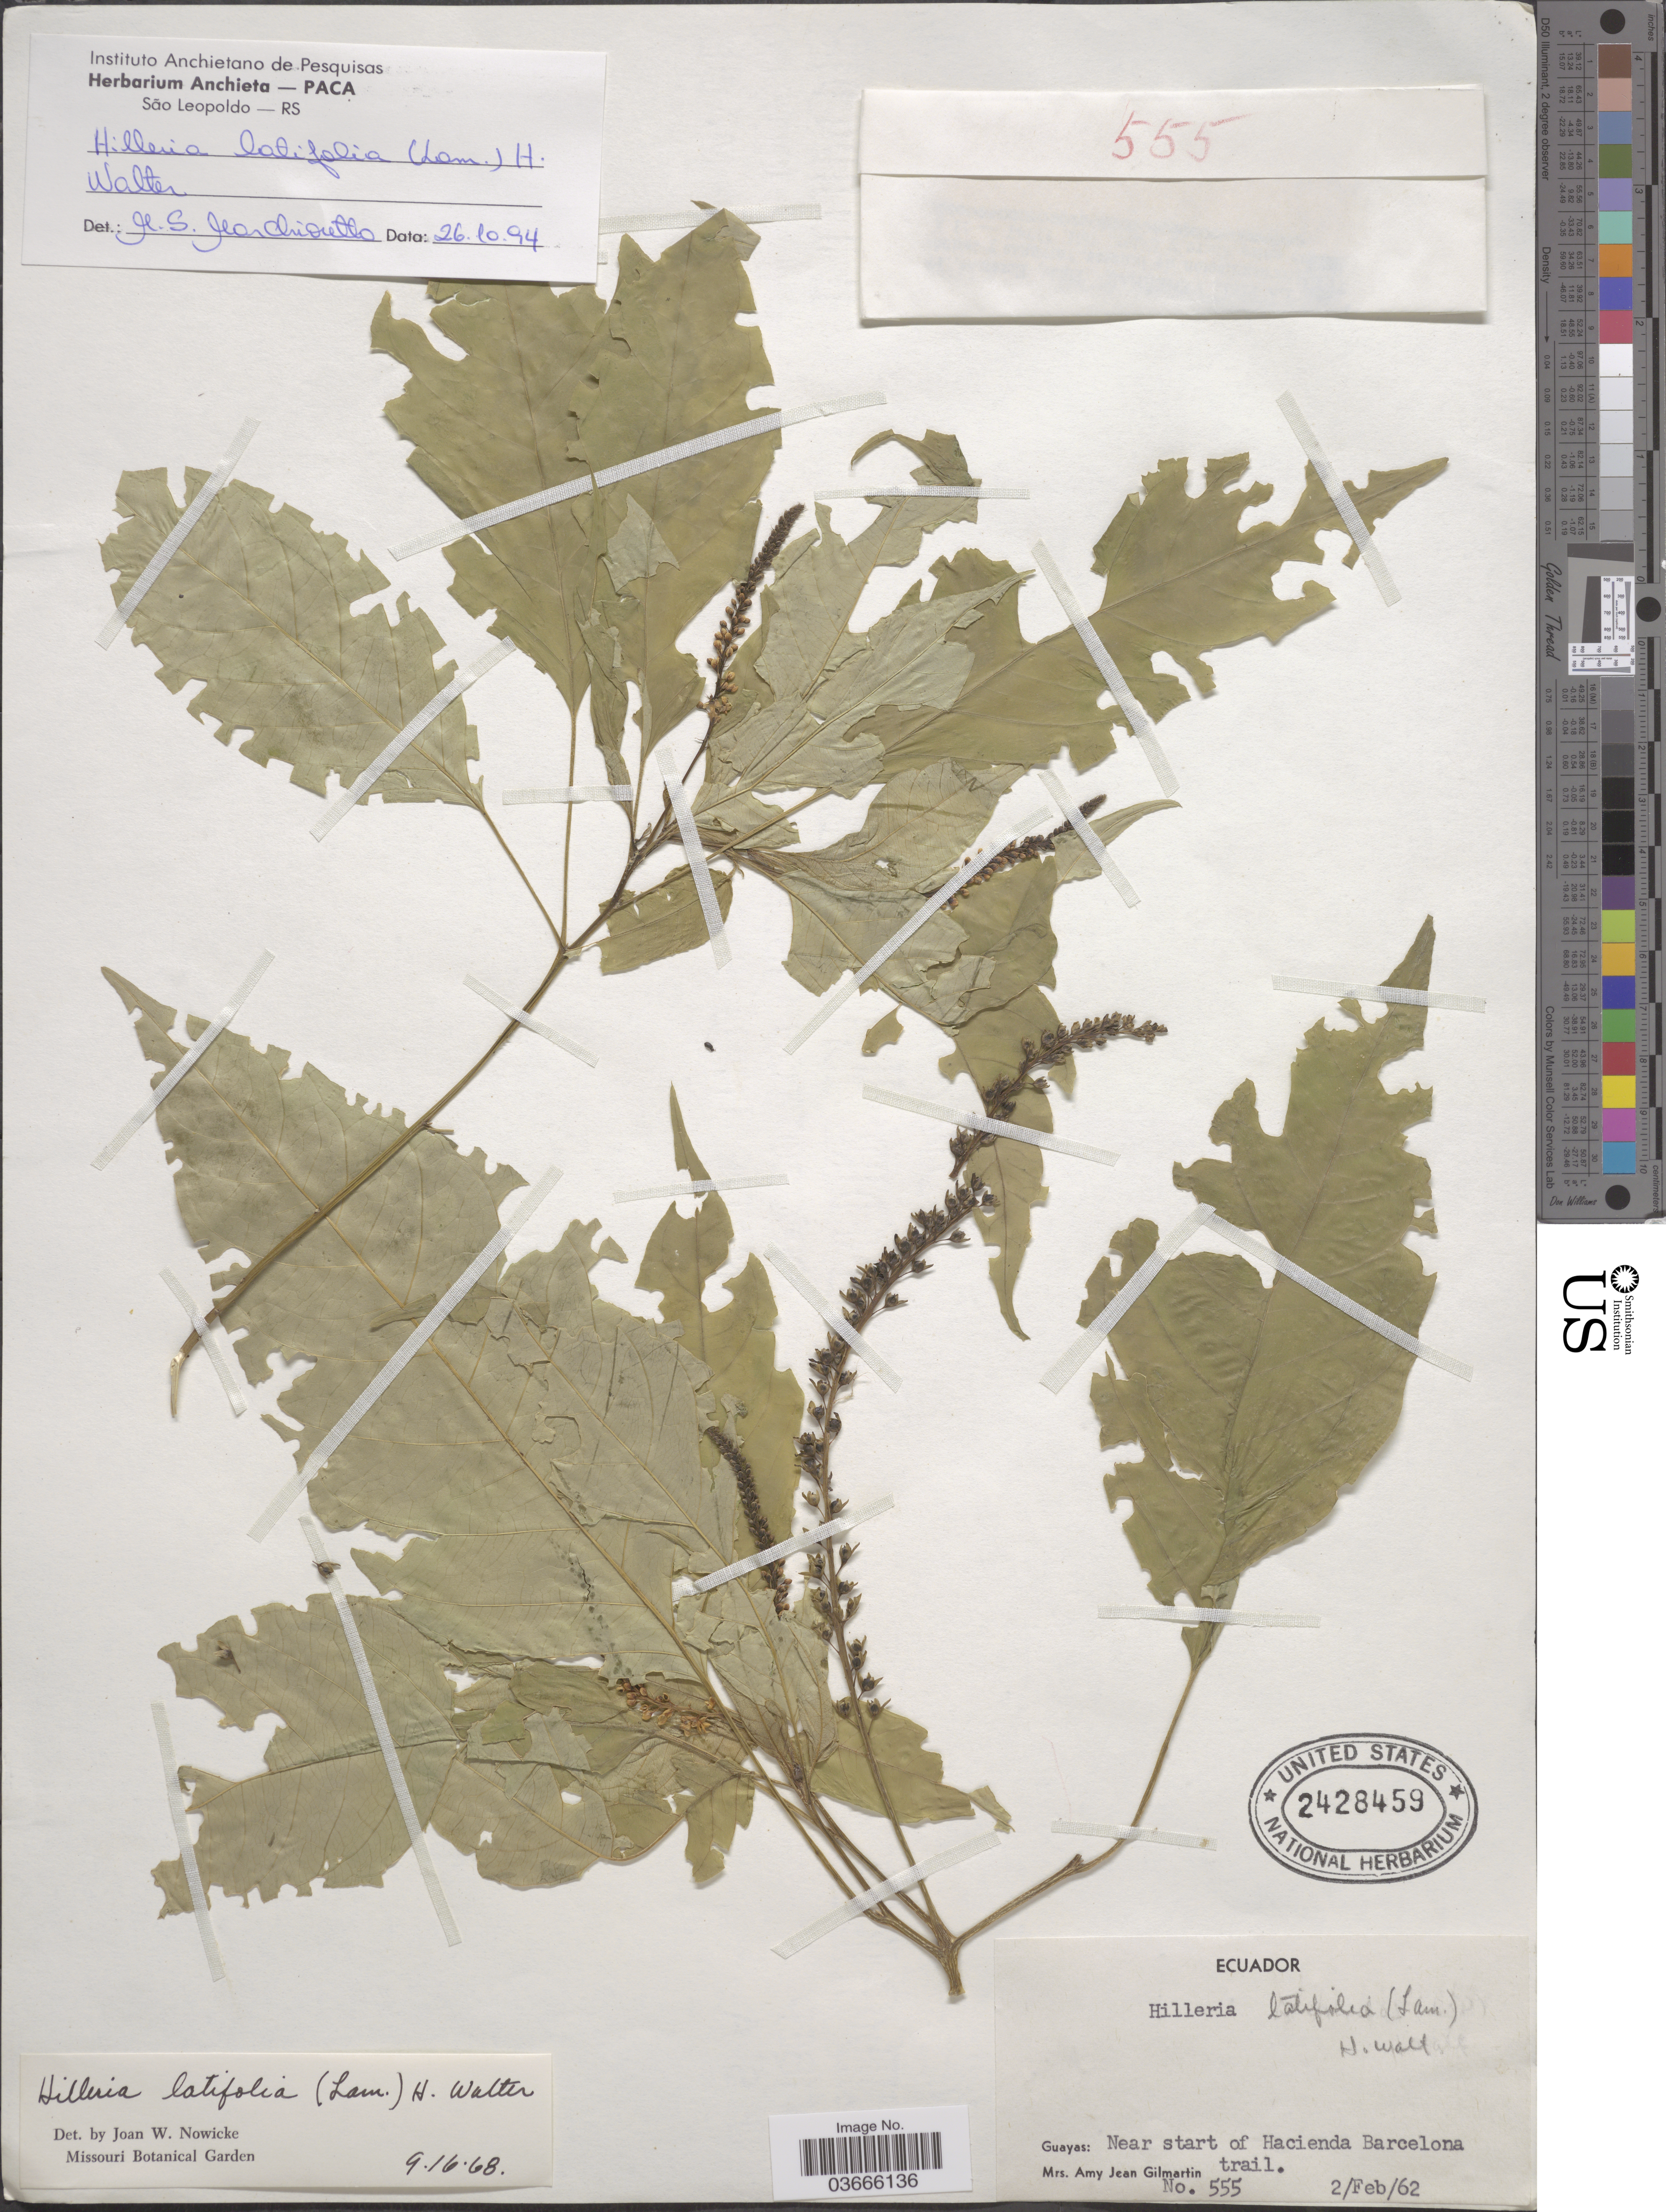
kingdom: Plantae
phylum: Tracheophyta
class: Magnoliopsida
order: Caryophyllales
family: Phytolaccaceae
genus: Hilleria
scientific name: Hilleria latifolia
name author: (Lam.) H. Walter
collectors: A. J. Gilmartin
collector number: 555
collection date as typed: Transcribed d/m/y: 2/2/62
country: Ecuador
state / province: Guayas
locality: Near start of Hacienda Barcelona trail.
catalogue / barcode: US 2428459